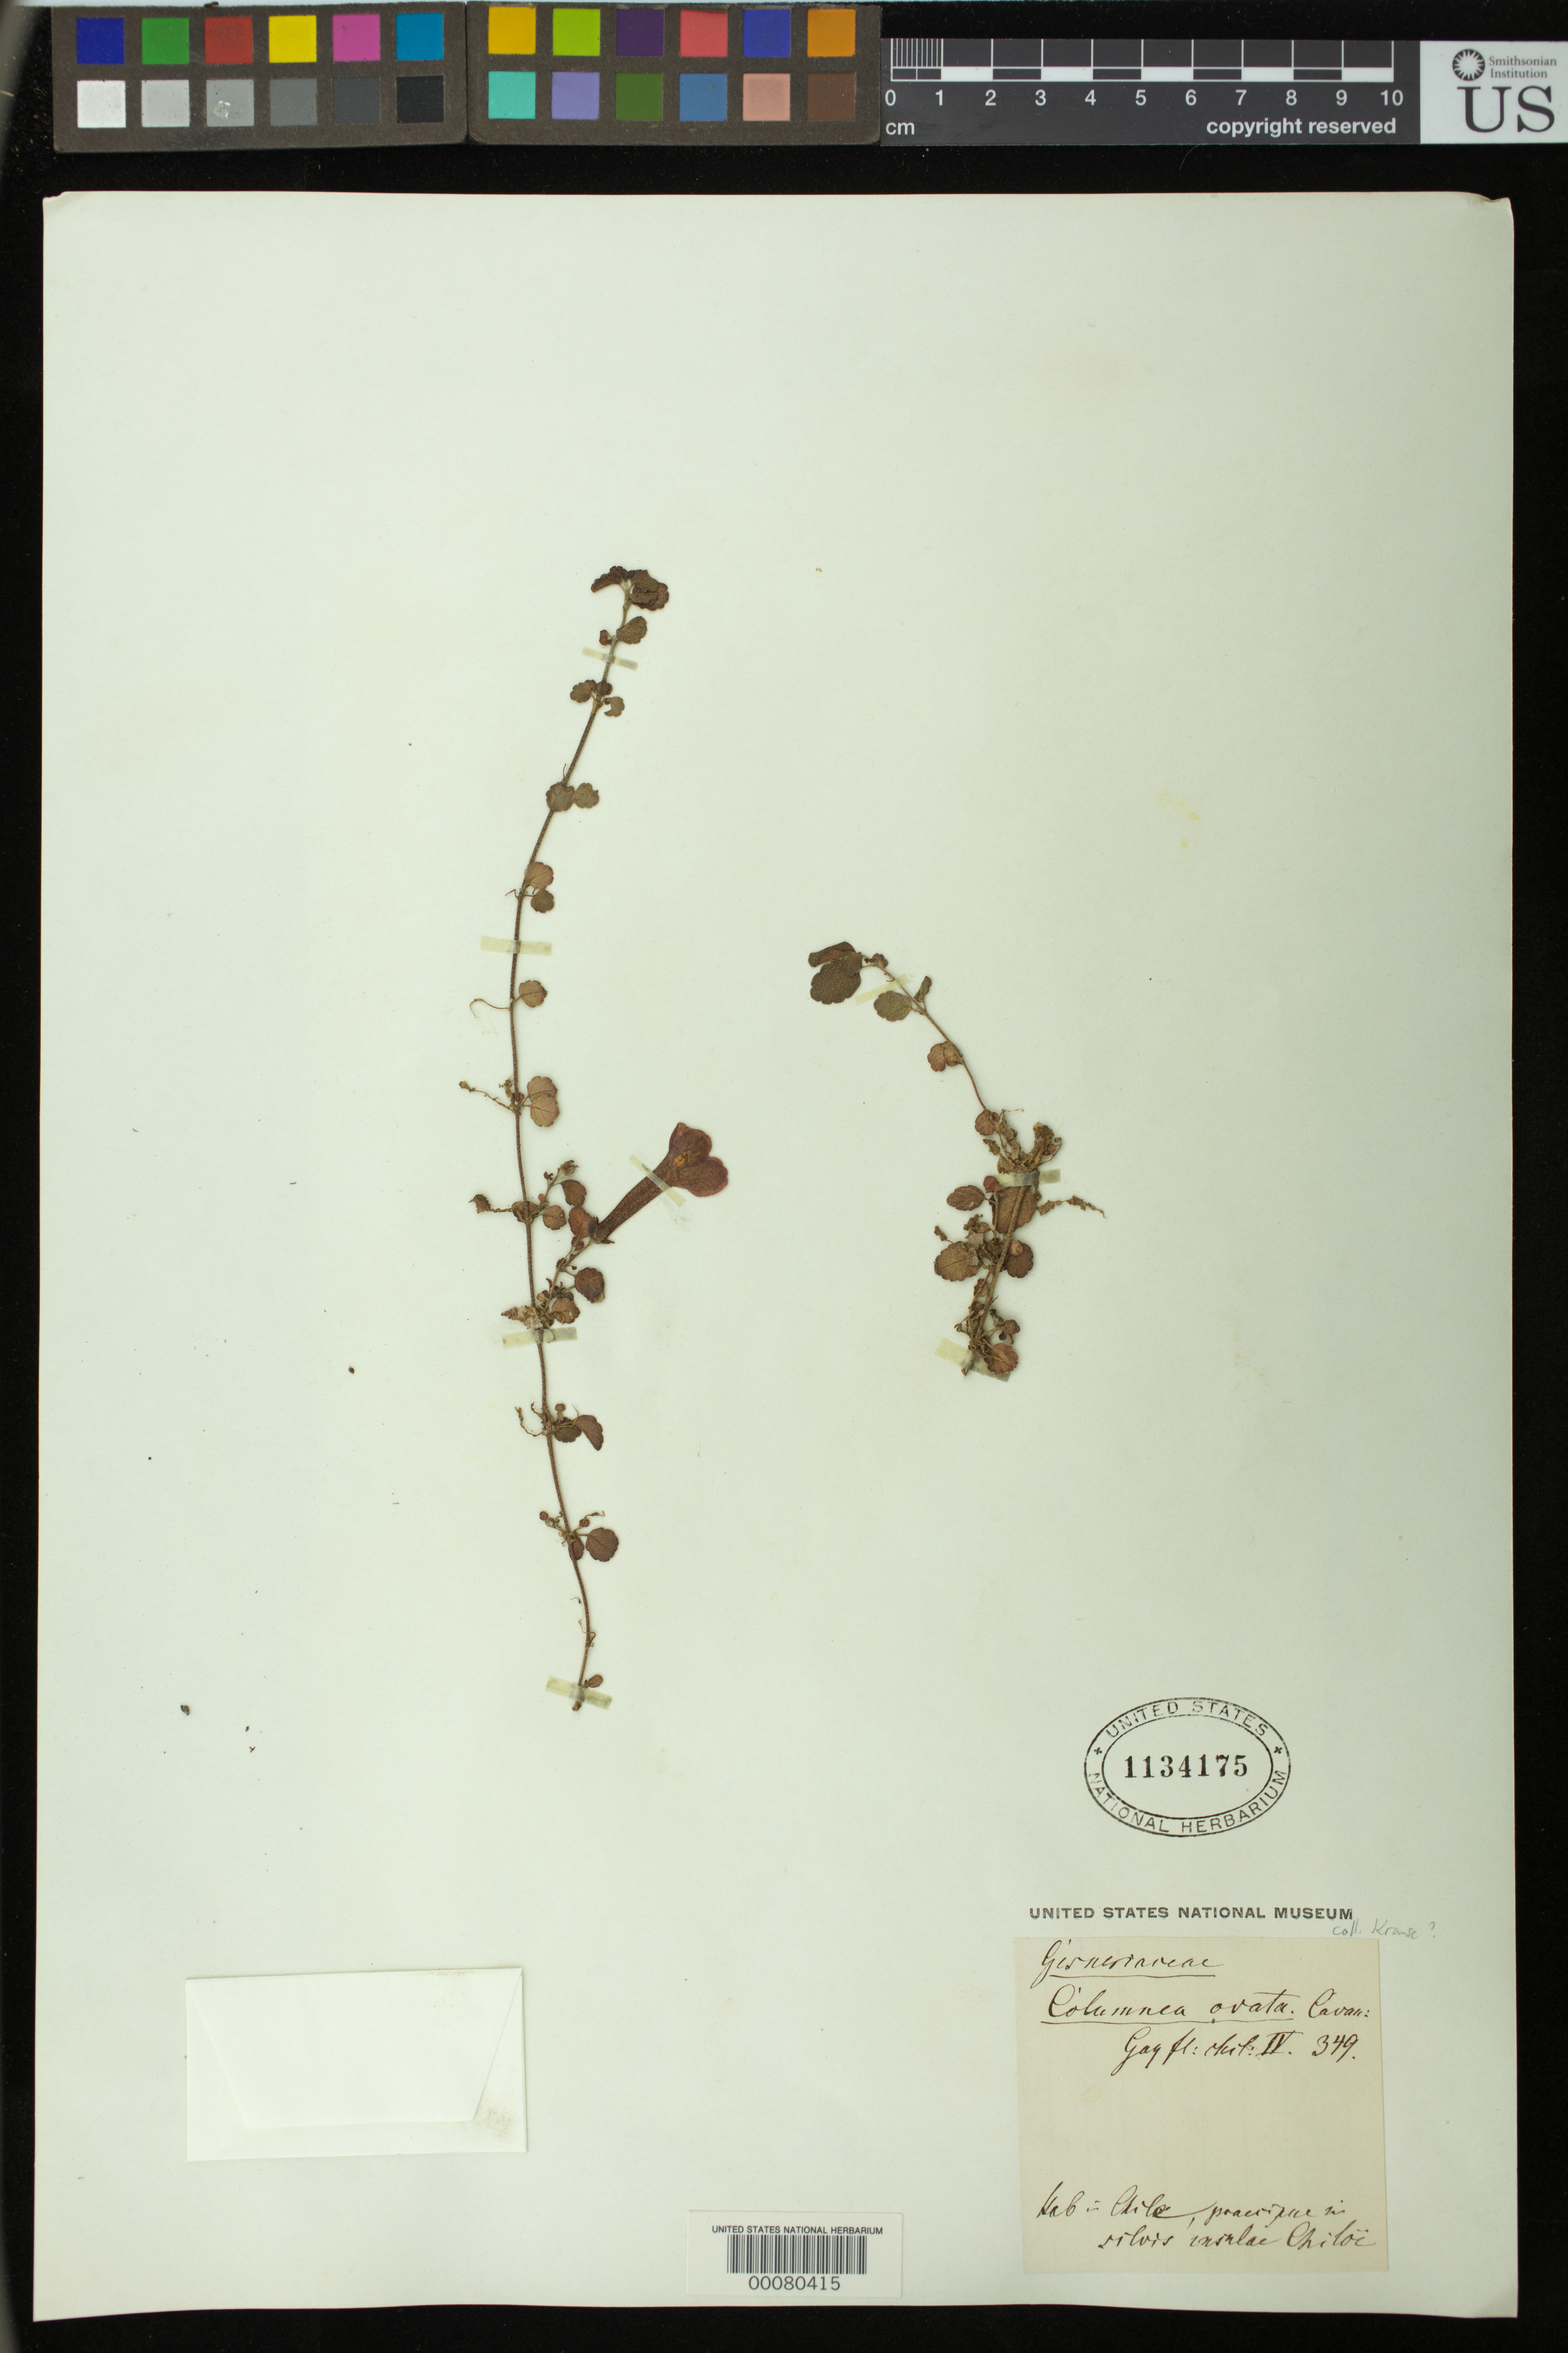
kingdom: Plantae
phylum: Tracheophyta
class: Magnoliopsida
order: Lamiales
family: Gesneriaceae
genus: Asteranthera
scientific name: Asteranthera ovata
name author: (Cav.) Hanst.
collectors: H. Krause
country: Chile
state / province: Los Lagos (X)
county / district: Chiloé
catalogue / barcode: US 1134175